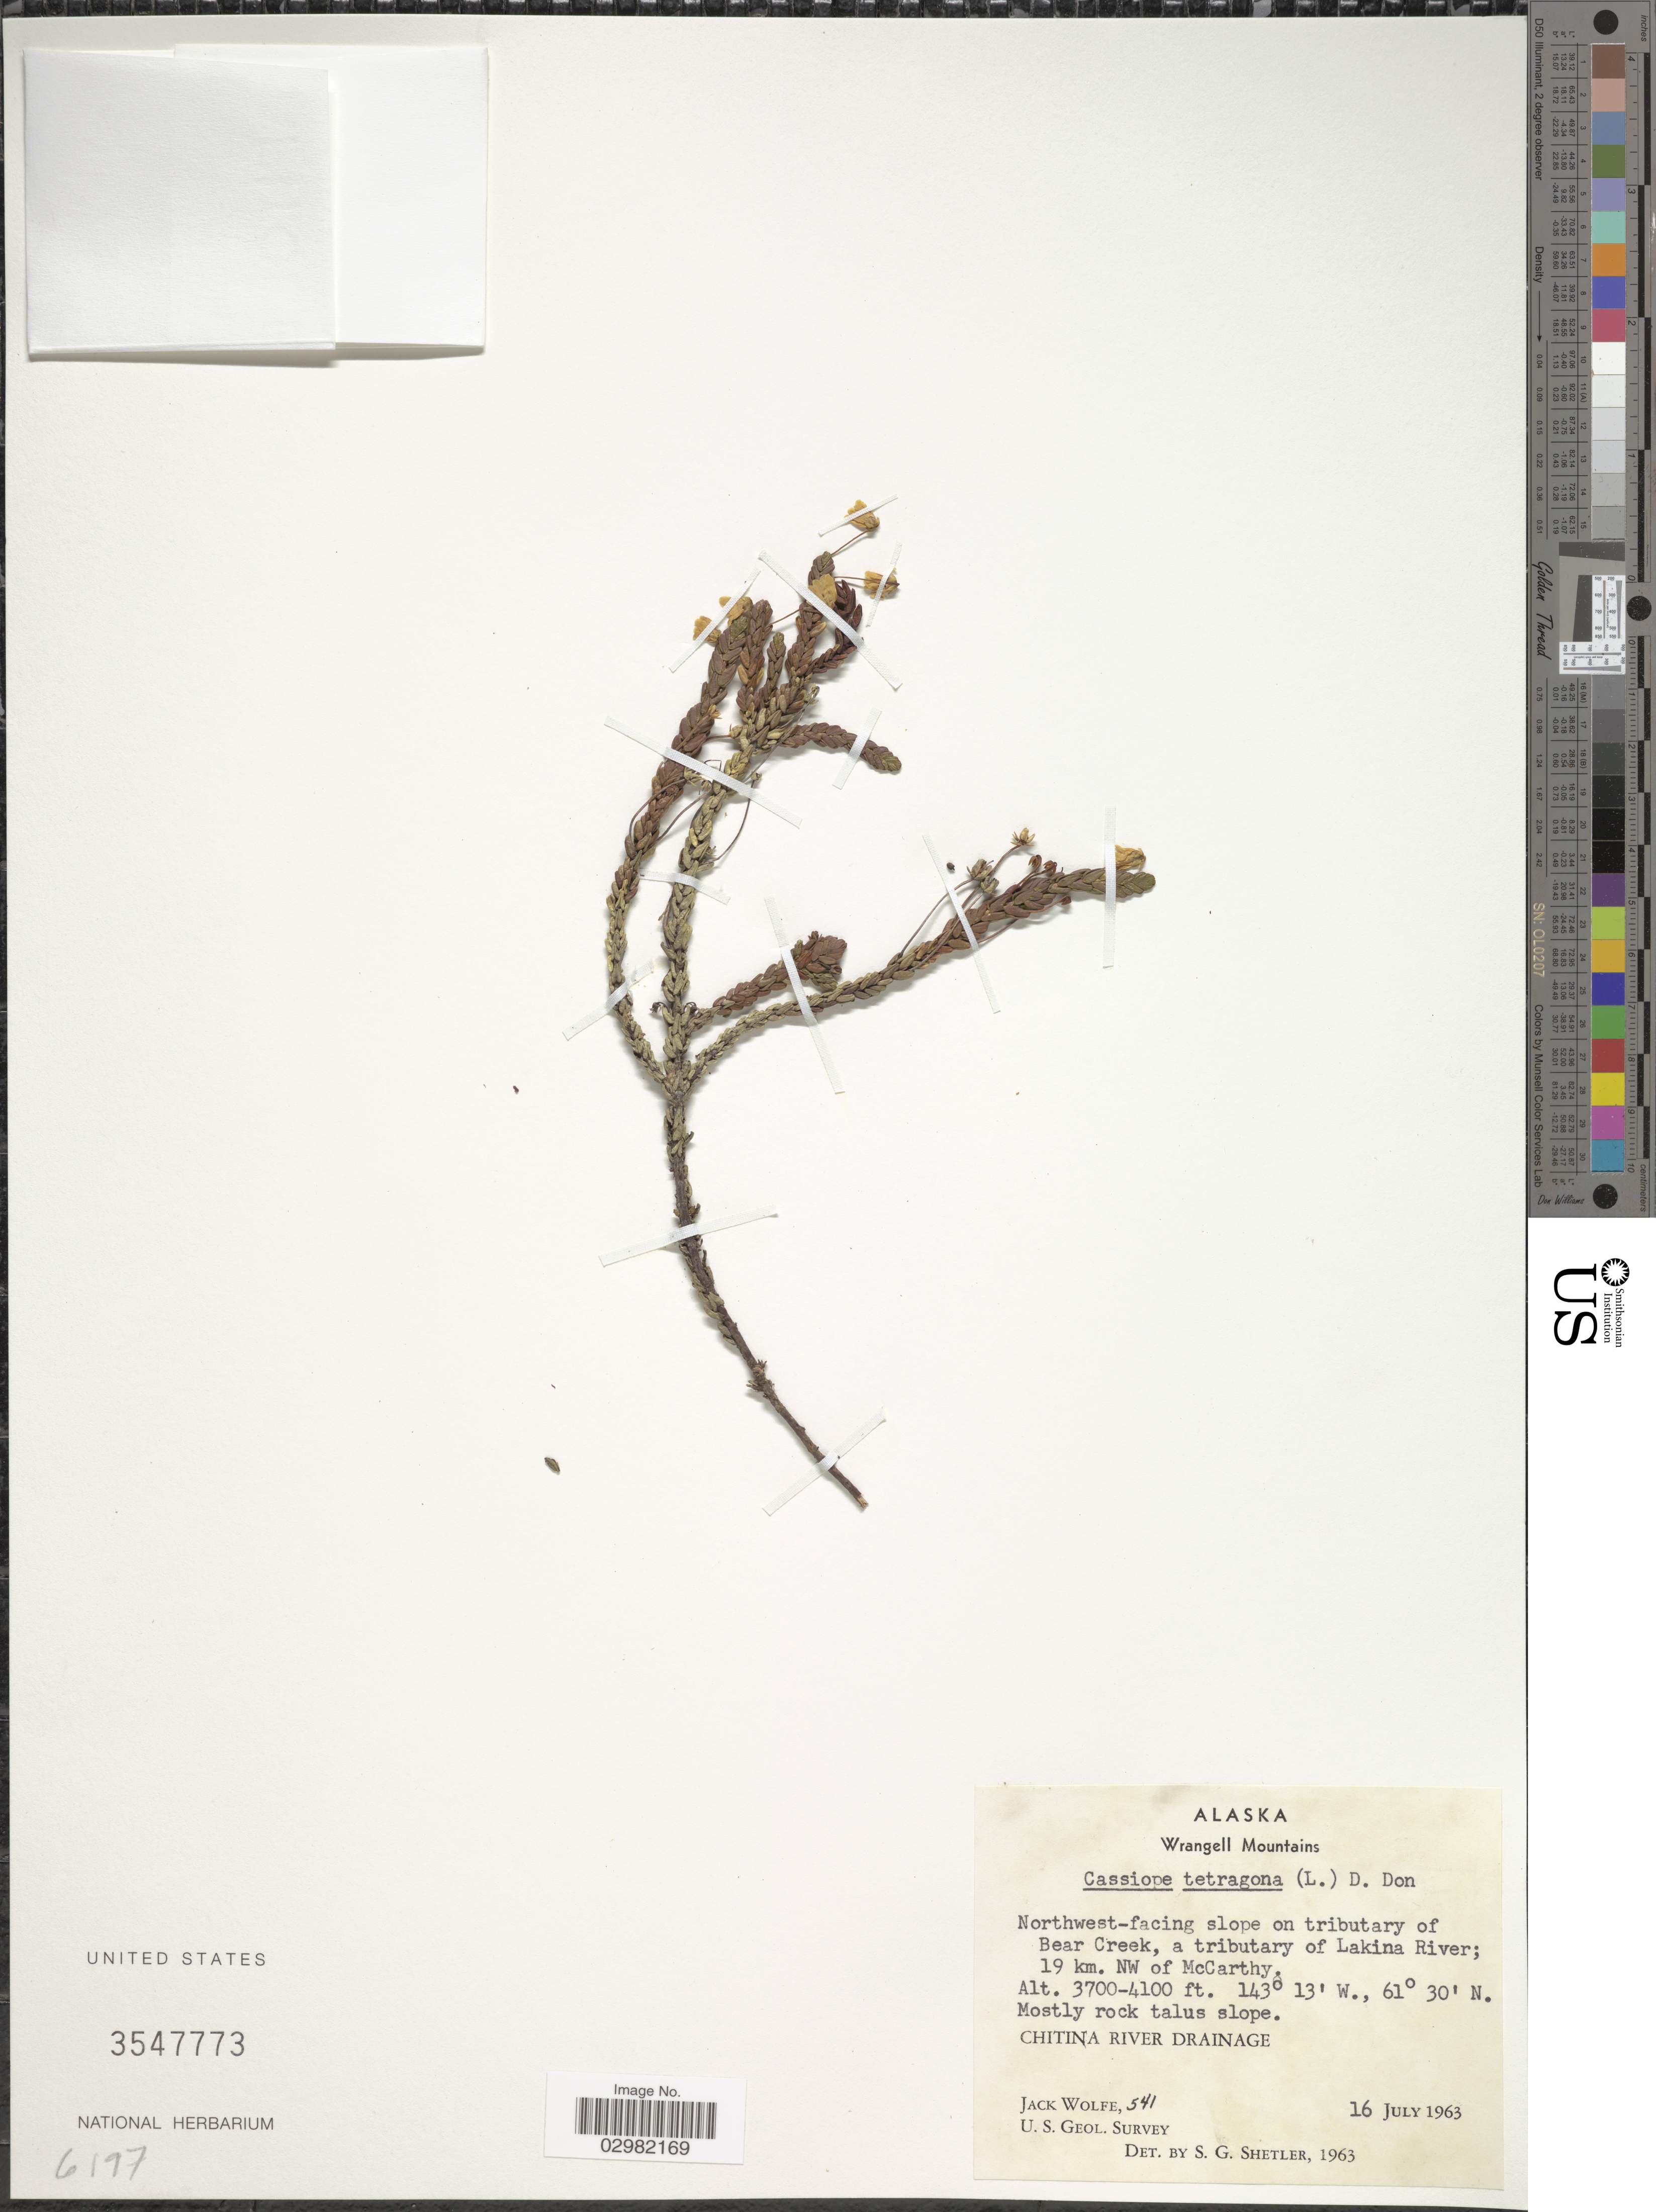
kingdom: Plantae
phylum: Tracheophyta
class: Magnoliopsida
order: Ericales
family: Ericaceae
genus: Cassiope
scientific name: Cassiope tetragona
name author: (L.) D. Don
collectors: J. Wolfe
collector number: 541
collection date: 1963-07-16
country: United States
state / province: Alaska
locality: Wrangell Mountains. Northwest-facing slope on tributary of Bear Creek, a tributary of Lakina River; 19 km. NW of McCarthy. Chitina River Drainage.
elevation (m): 1128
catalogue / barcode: US 3547773